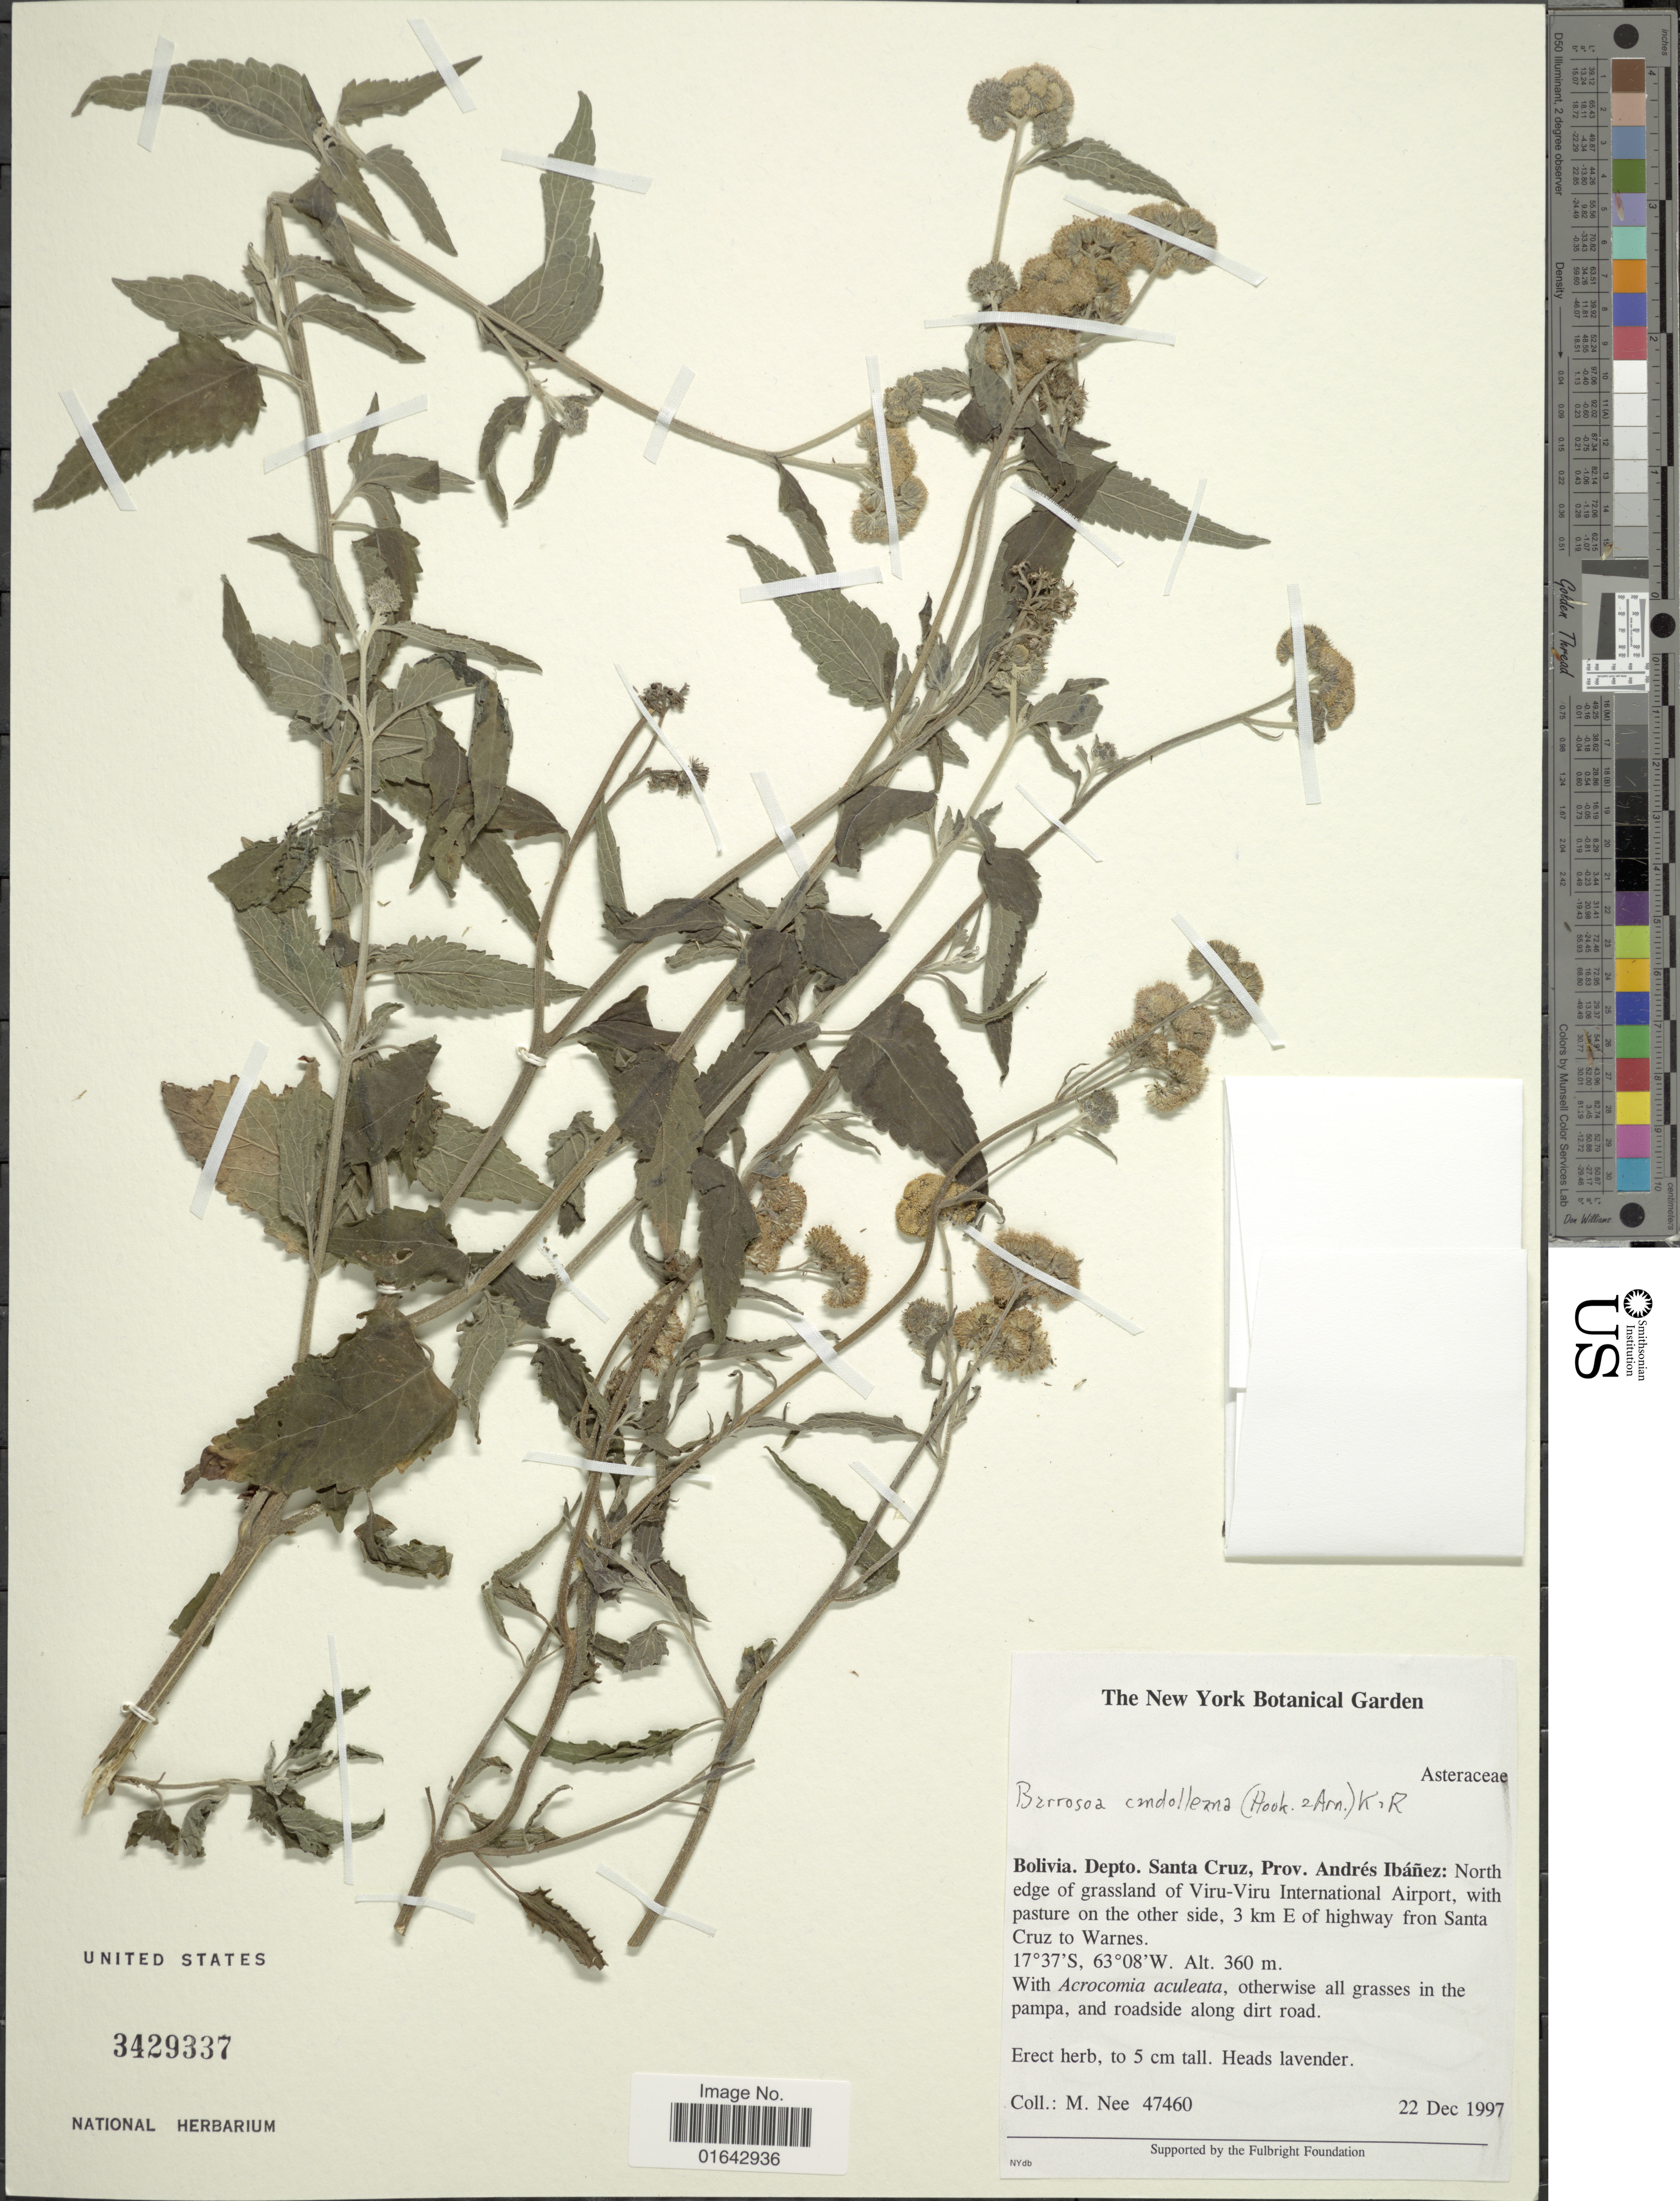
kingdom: Plantae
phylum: Tracheophyta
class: Magnoliopsida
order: Asterales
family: Asteraceae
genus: Barrosoa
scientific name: Barrosoa candolleana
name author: (Hook. & Arn.) R.M. King & H. Rob.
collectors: M. Nee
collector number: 47460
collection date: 1997-12-22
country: Bolivia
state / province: Santa Cruz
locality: Bolivia. Depto. Santa Cruz, Prov. Andrés Ibáñez: North edge of grassland of Viru-Viru International Airport, with pasture on the other side, 3 km E of highway from Santa Cruz to Warnes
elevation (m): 360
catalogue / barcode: US 3429337